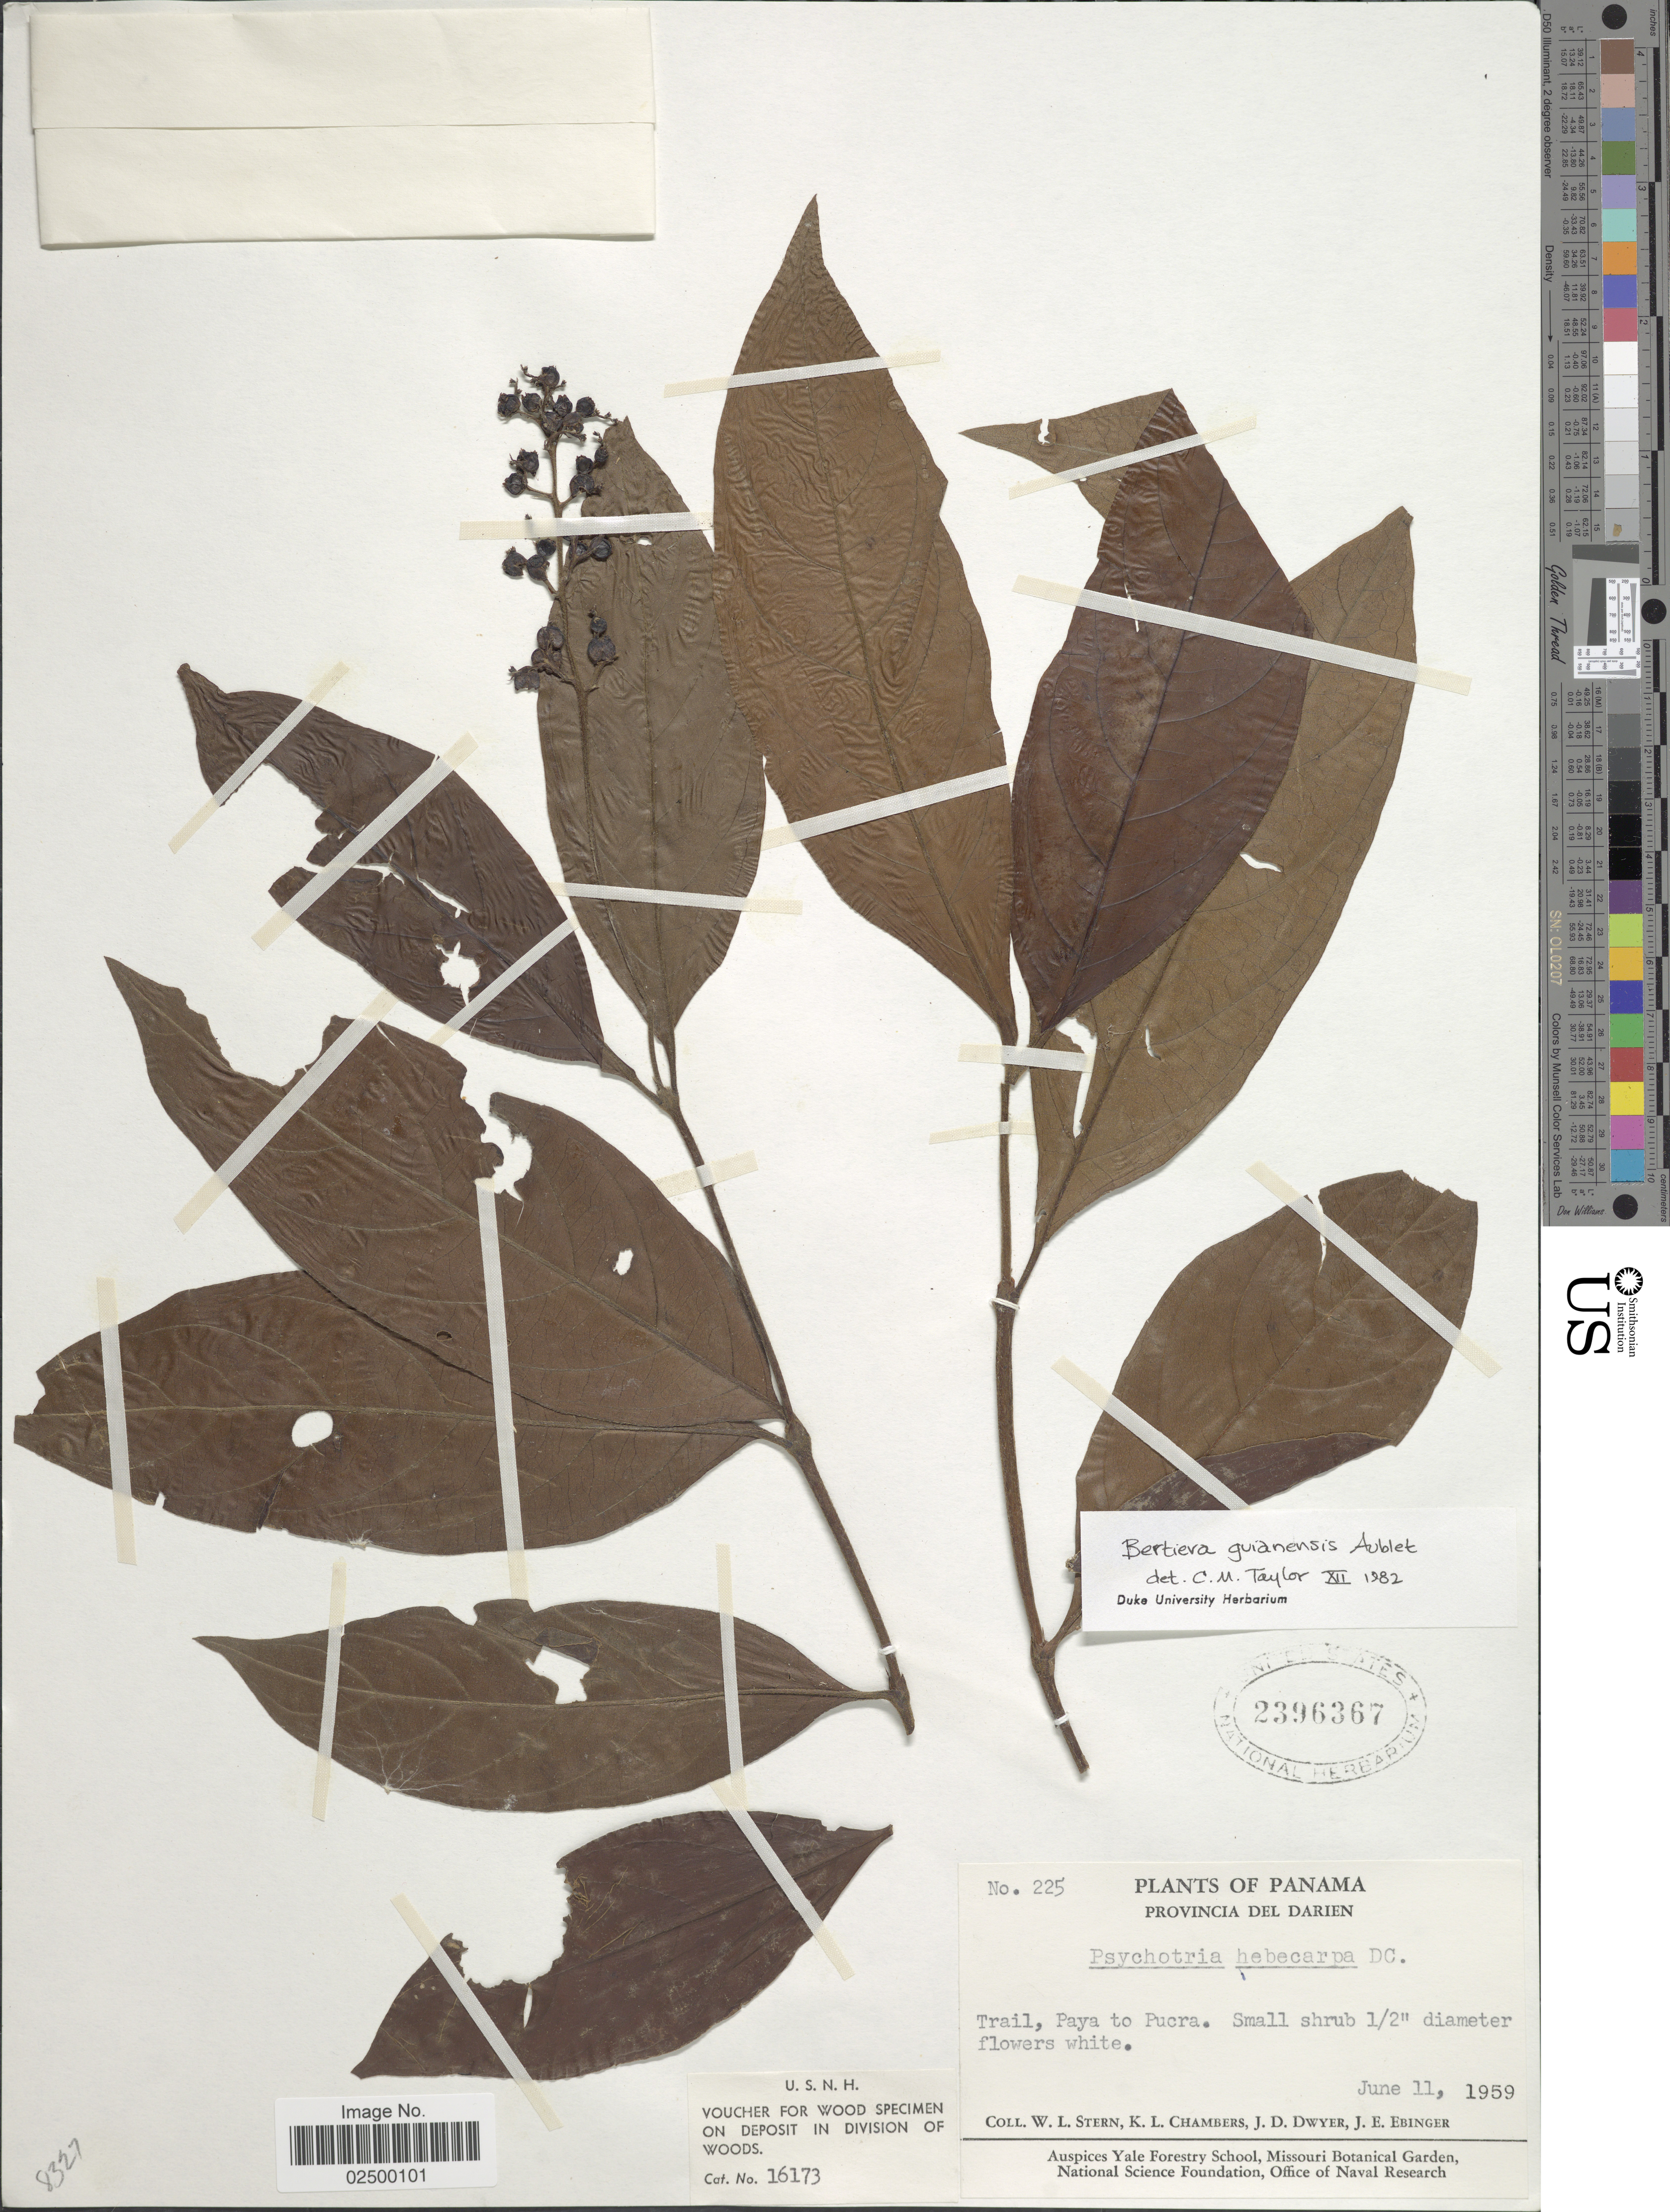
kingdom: Plantae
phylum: Tracheophyta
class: Magnoliopsida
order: Gentianales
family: Rubiaceae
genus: Bertiera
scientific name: Bertiera guianensis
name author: Aubl.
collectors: W. L. Stern, K. Chambers, J. D. Dwyer & J. Ebinger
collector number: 225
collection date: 1959-06-11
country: Panama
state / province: Darién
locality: Provincia del Darien, Trail, Paya to Pucra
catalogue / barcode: US 2396367